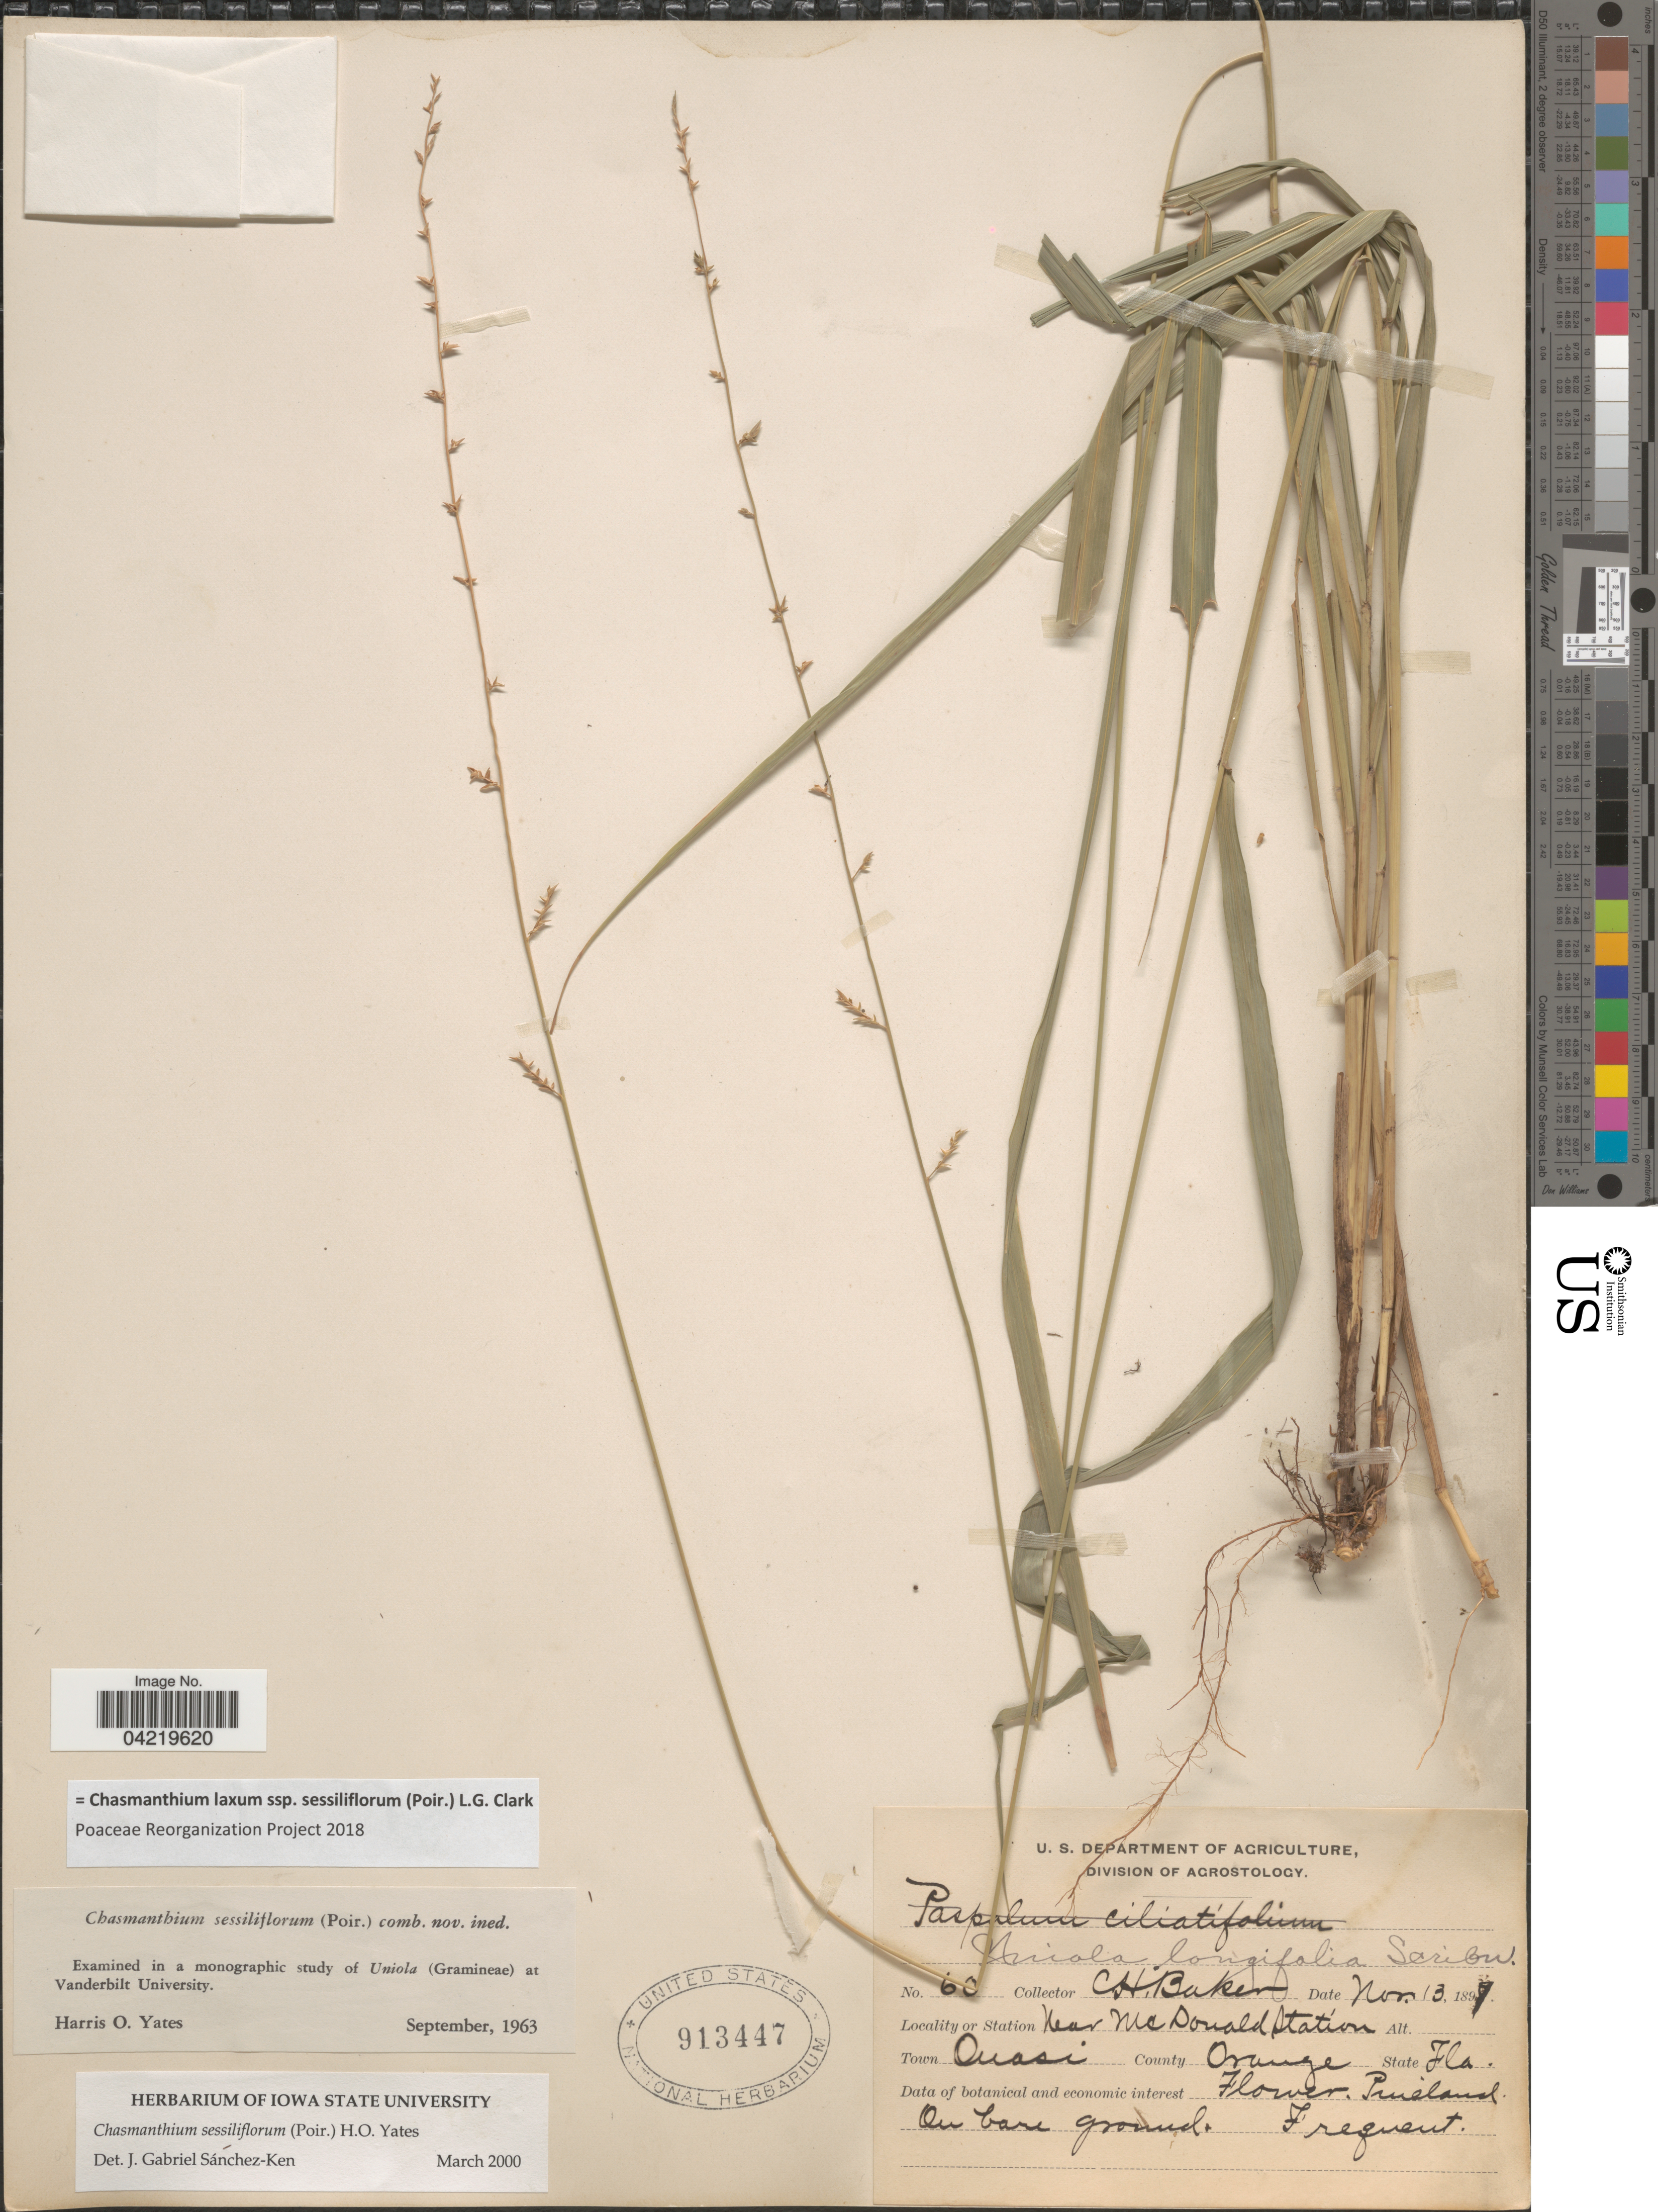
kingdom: Plantae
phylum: Tracheophyta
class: Liliopsida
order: Poales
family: Poaceae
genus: Chasmanthium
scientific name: Chasmanthium laxum subsp. sessiliflorum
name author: (L.) H.O. Yates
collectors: C. H. Baker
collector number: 60*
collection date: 1897-11-13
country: United States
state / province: Florida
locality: Near McDonald Station. Town Ouasi, County Orange.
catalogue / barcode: US 913447